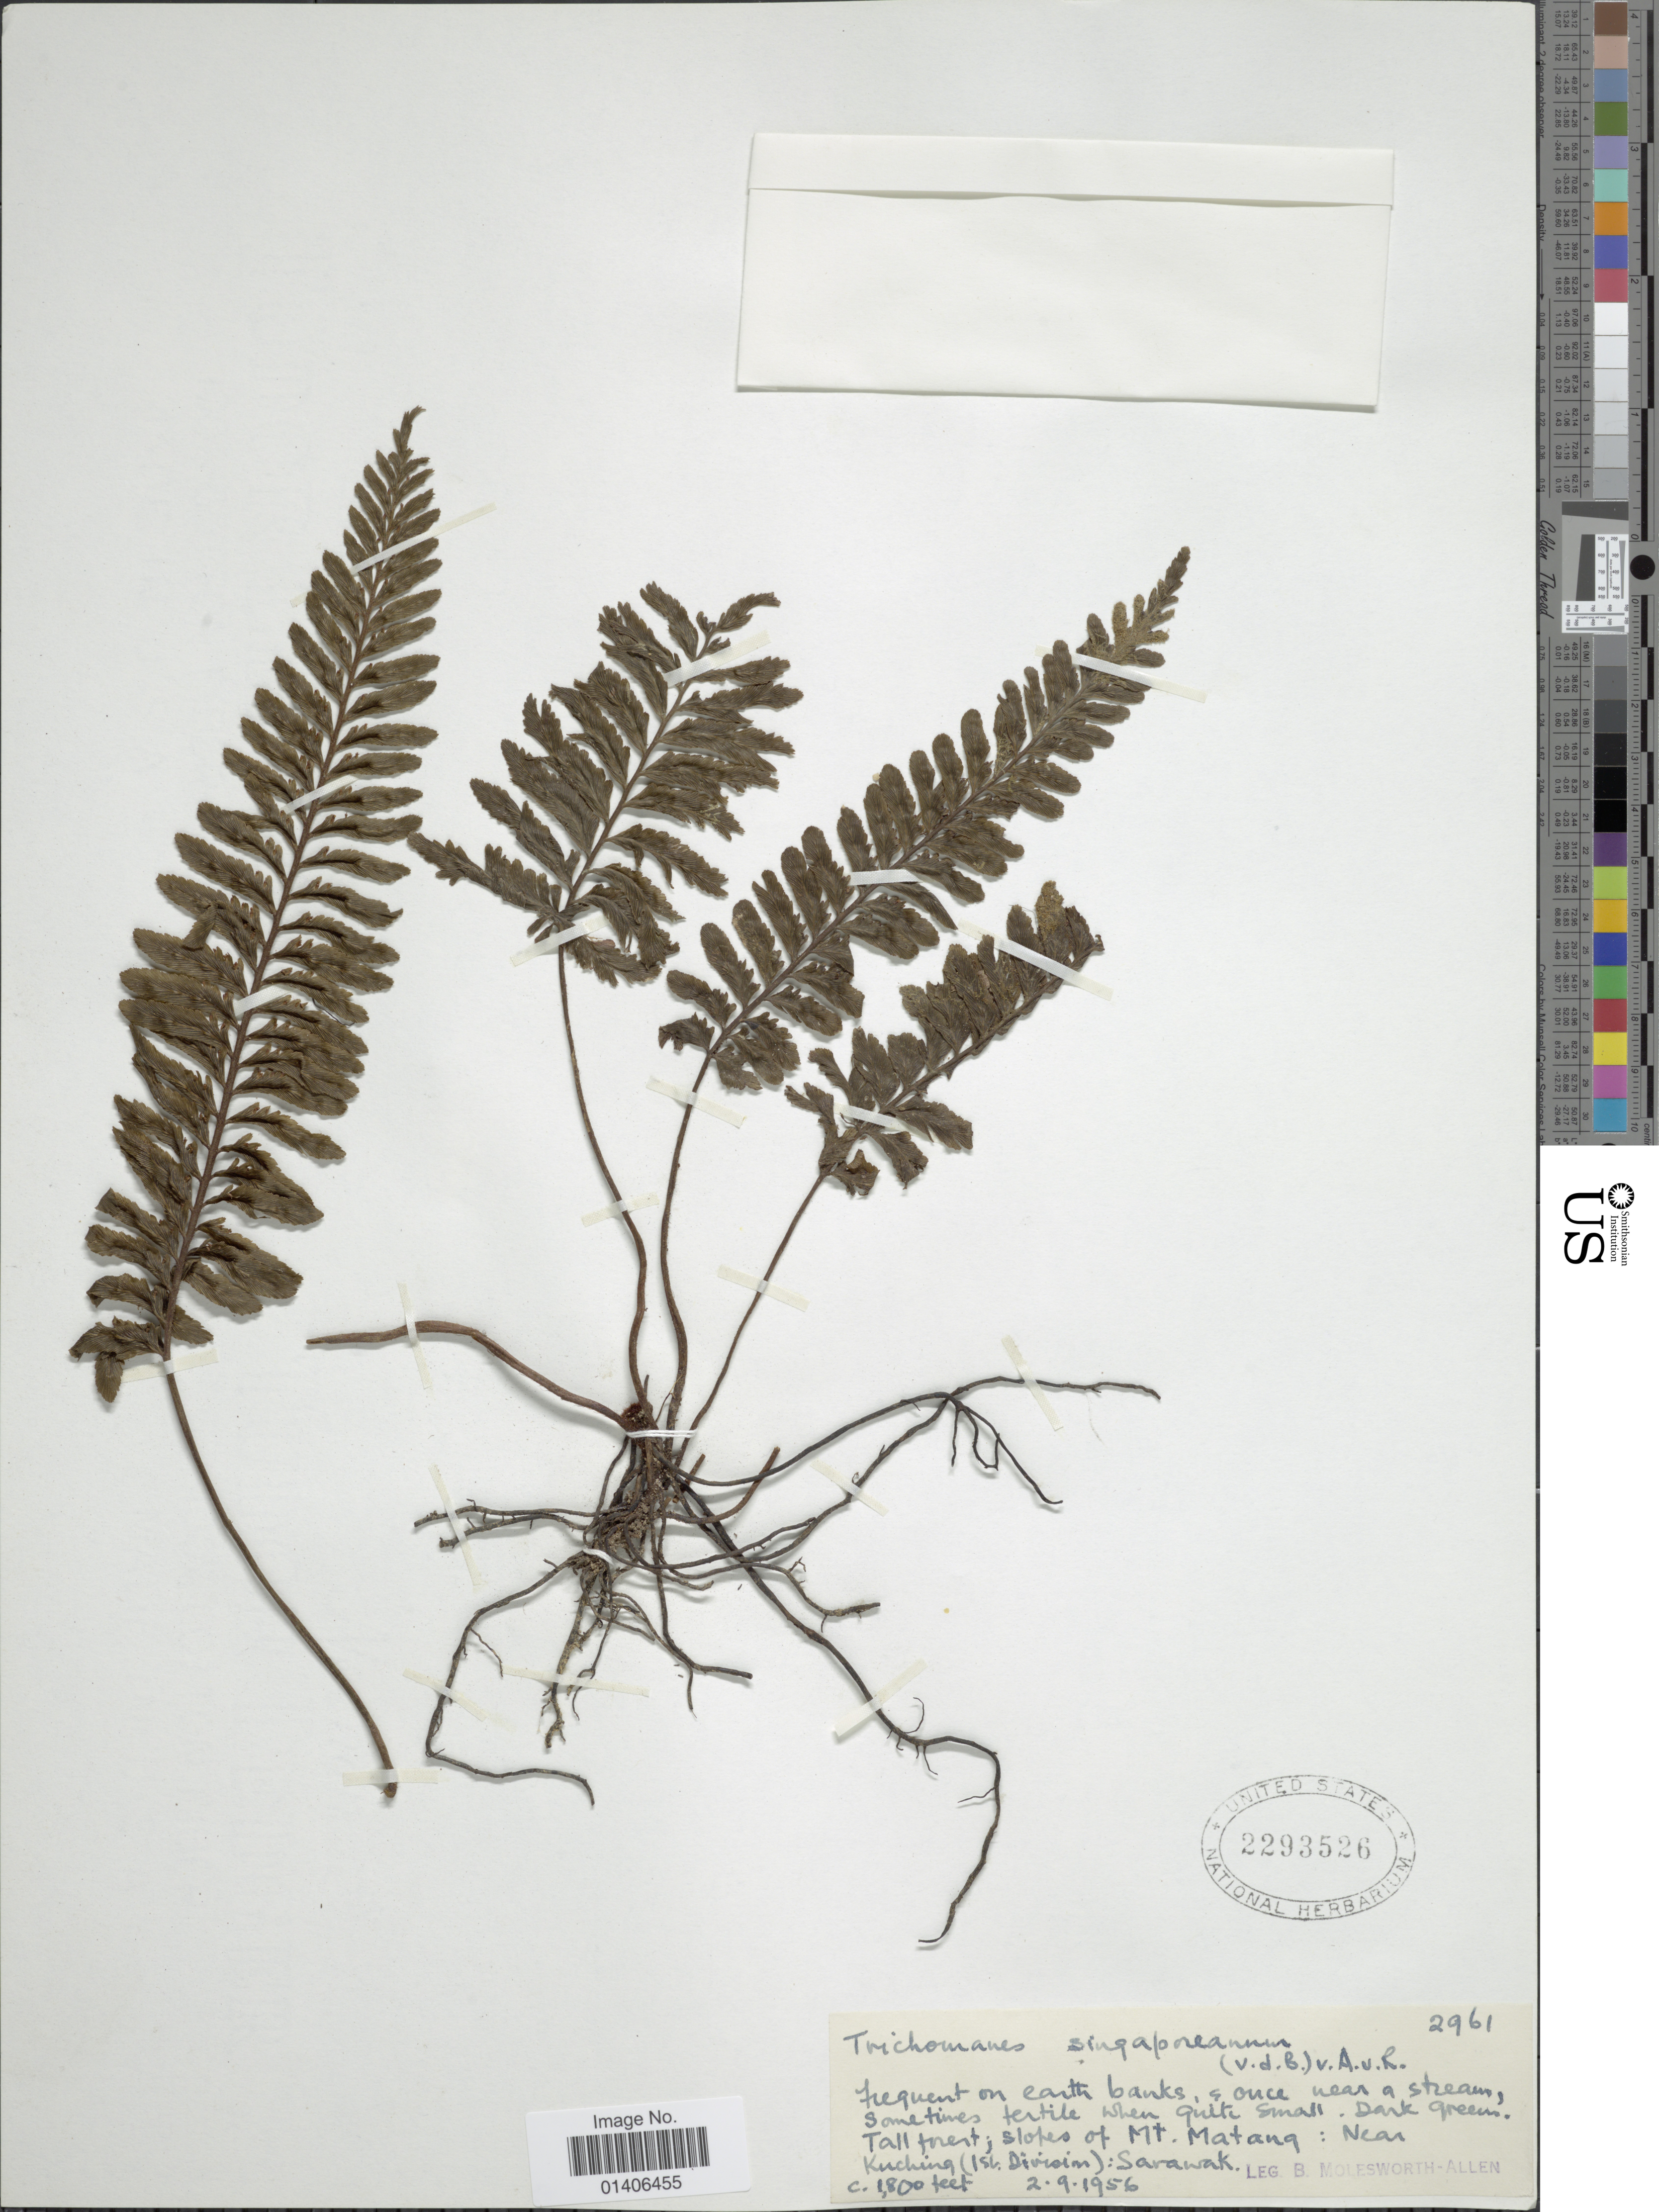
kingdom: Plantae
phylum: Tracheophyta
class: Polypodiopsida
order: Hymenophyllales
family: Hymenophyllaceae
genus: Cephalomanes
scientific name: Cephalomanes singaporianum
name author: Bosch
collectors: B. E. G. Molesworth-Allen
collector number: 2961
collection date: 1956-09-02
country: Malaysia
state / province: Sarawak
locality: Frequent on earth banks, s. once near stream, slopes of Mt Matang: Near Kuching (1st division)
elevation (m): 549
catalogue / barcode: US 2293526